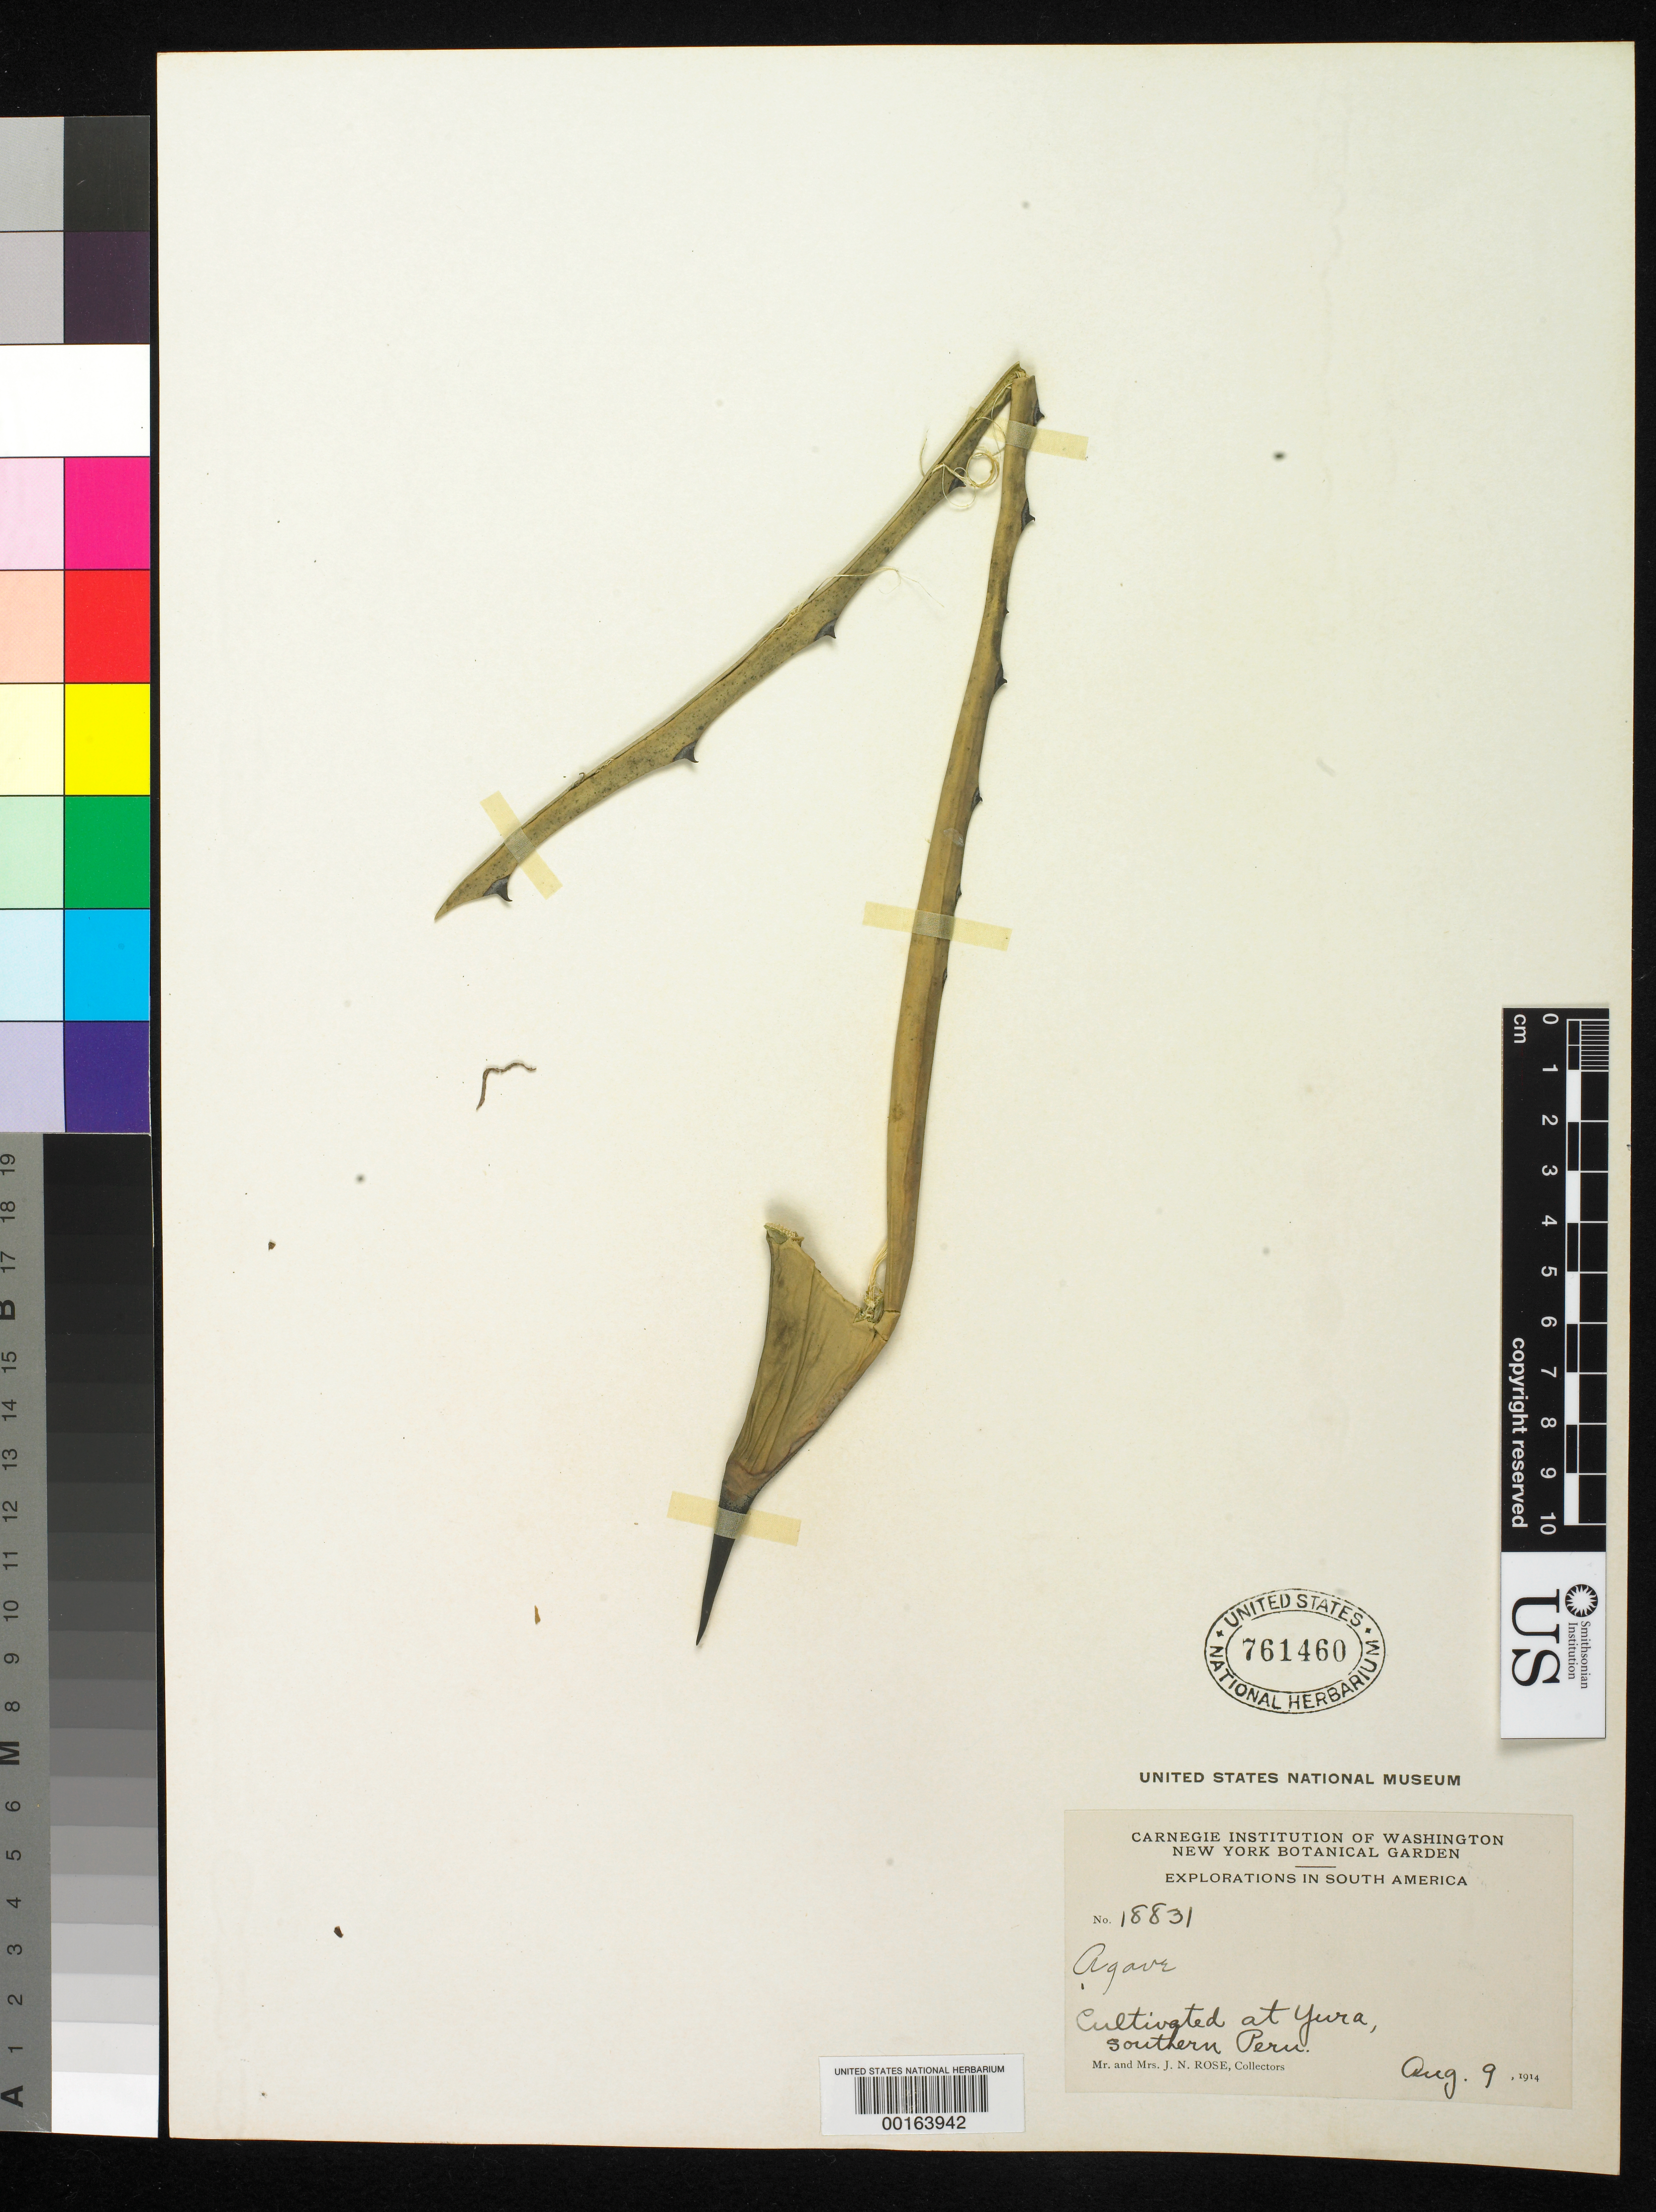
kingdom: Plantae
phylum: Tracheophyta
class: Liliopsida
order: Asparagales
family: Asparagaceae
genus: Agave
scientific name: Agave americana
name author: L.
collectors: J. N. Rose & J. M. Rose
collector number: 18831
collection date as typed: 09 Aug 1914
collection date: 1914-08-09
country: Peru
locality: Yura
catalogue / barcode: US 761460